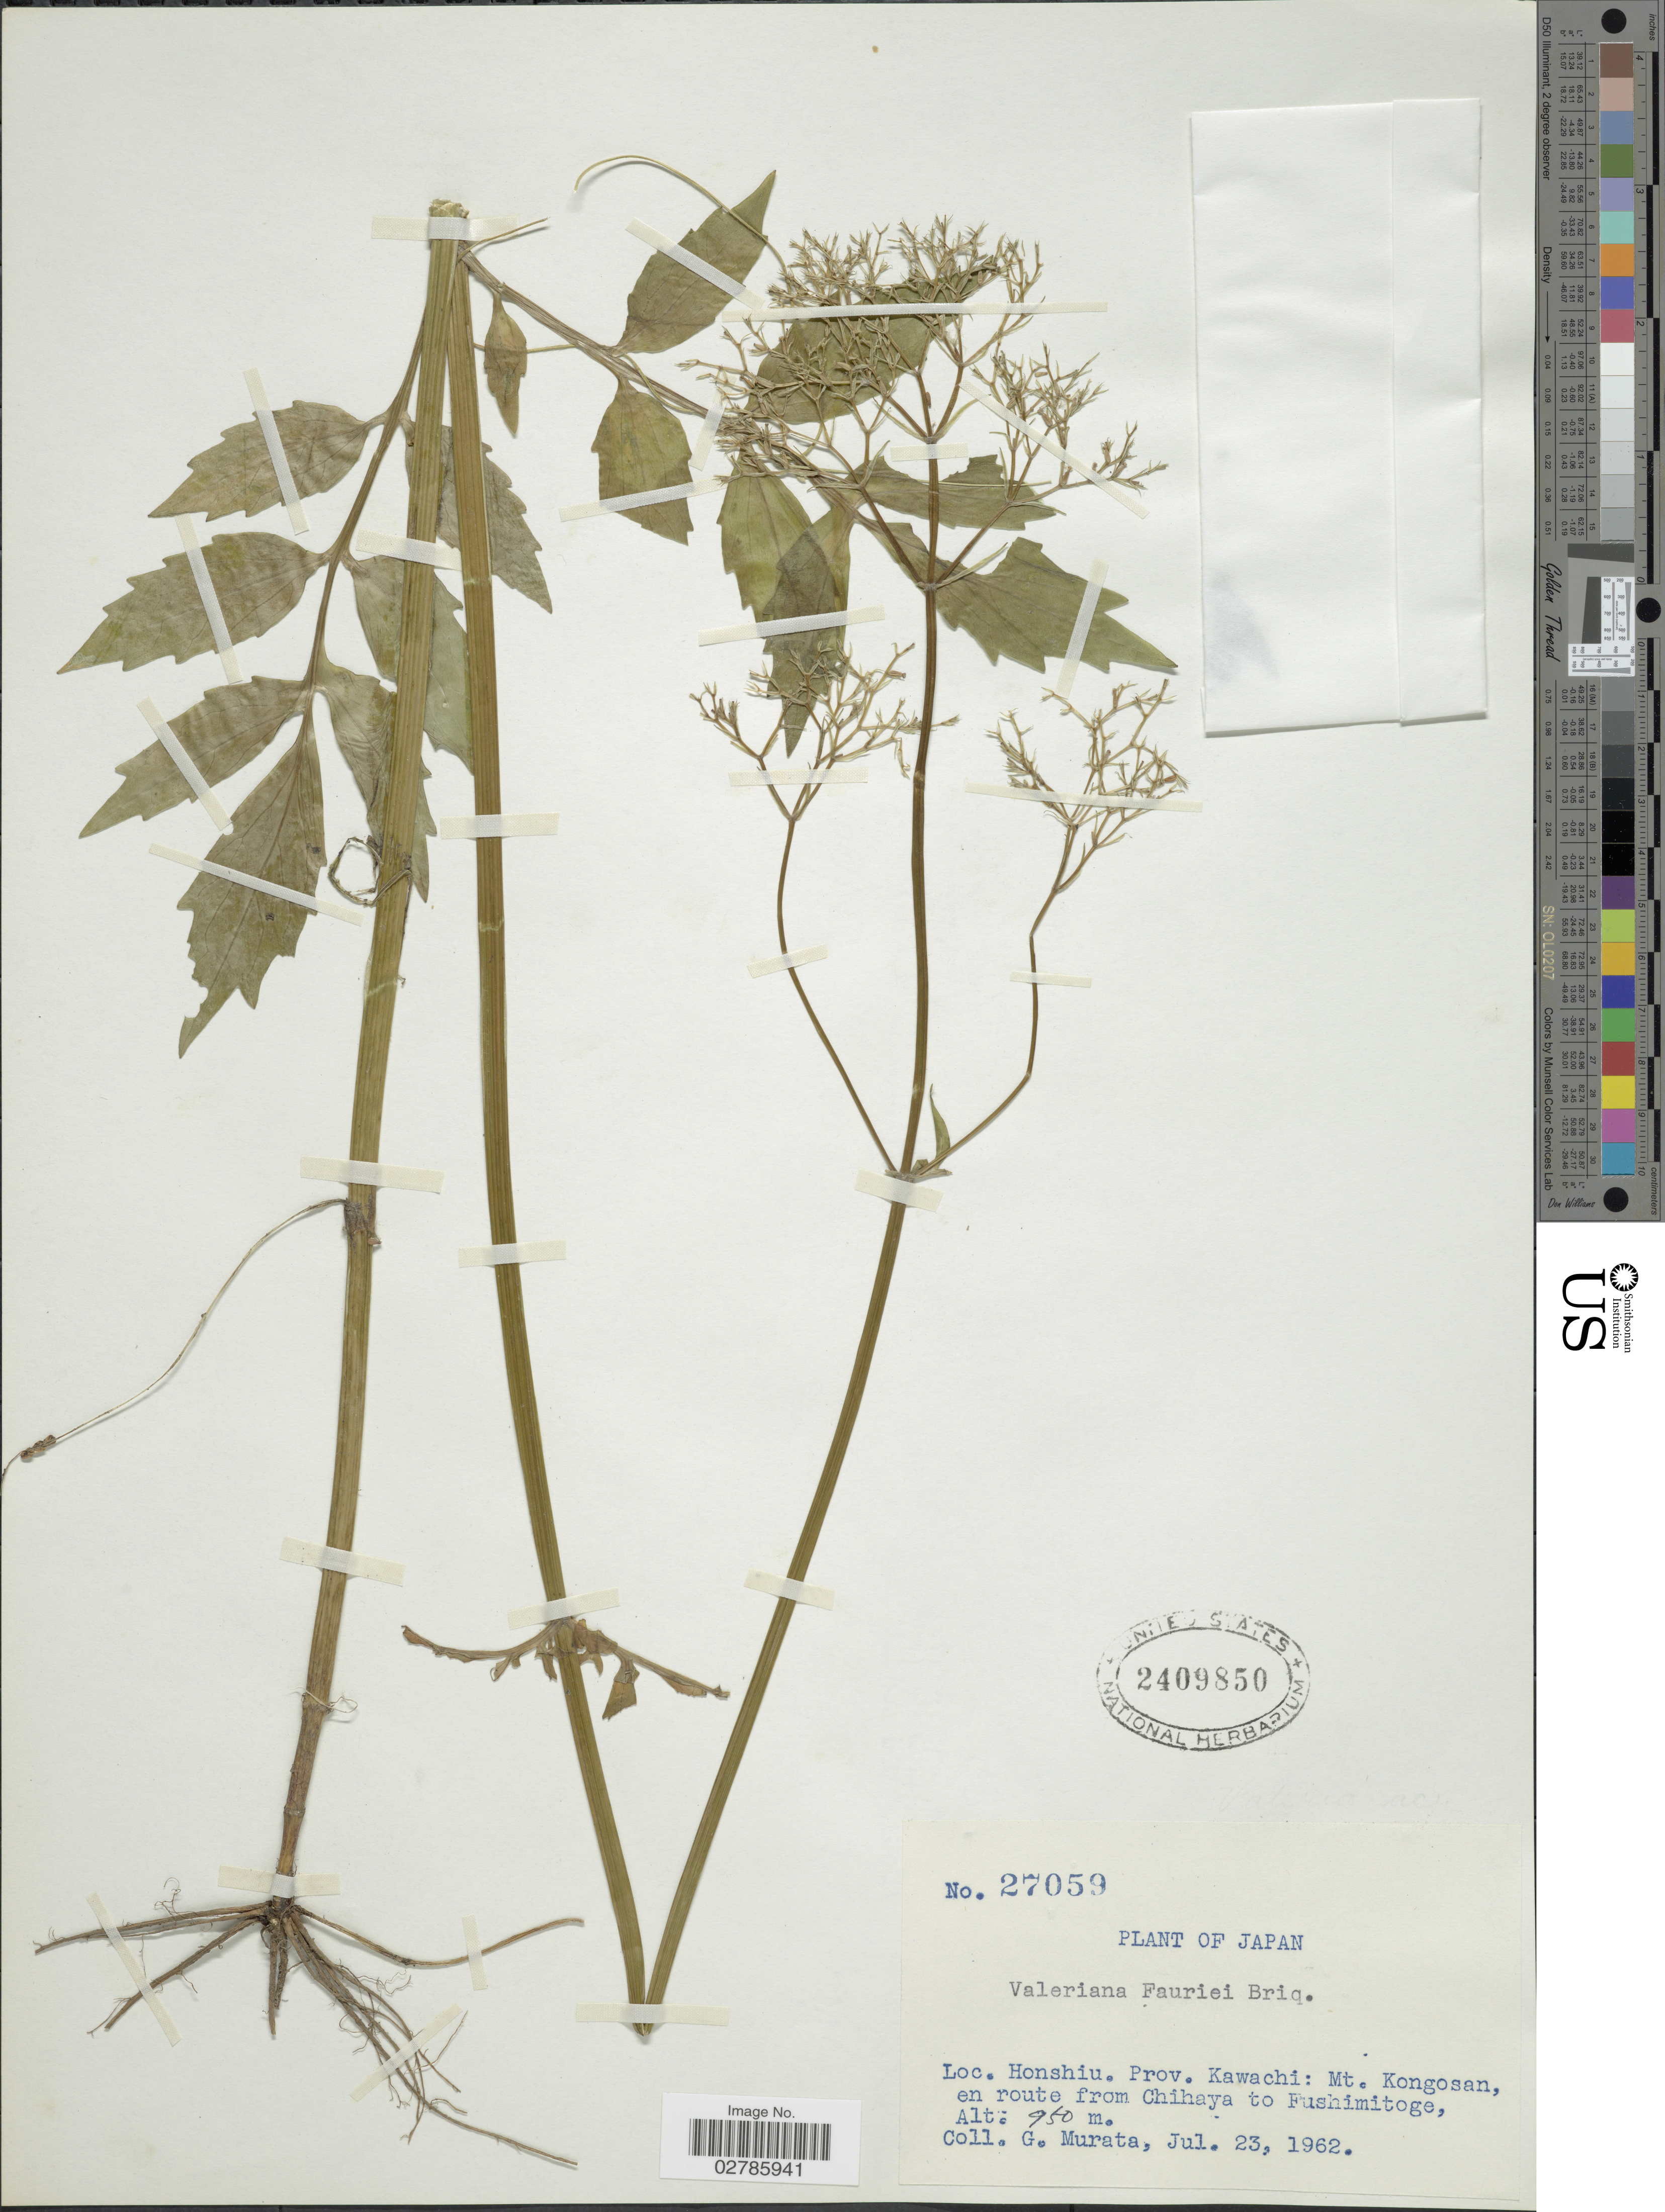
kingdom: Plantae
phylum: Tracheophyta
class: Magnoliopsida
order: Dipsacales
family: Caprifoliaceae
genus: Valeriana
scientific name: Valeriana fauriei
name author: Briq.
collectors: G. Murata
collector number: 27059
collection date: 1962-07-23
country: Japan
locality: Honshiu. Prov. Kawachi: Mt. Kongosan, en route from Chihaya to Fushimitoge.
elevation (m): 950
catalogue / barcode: US 2409850